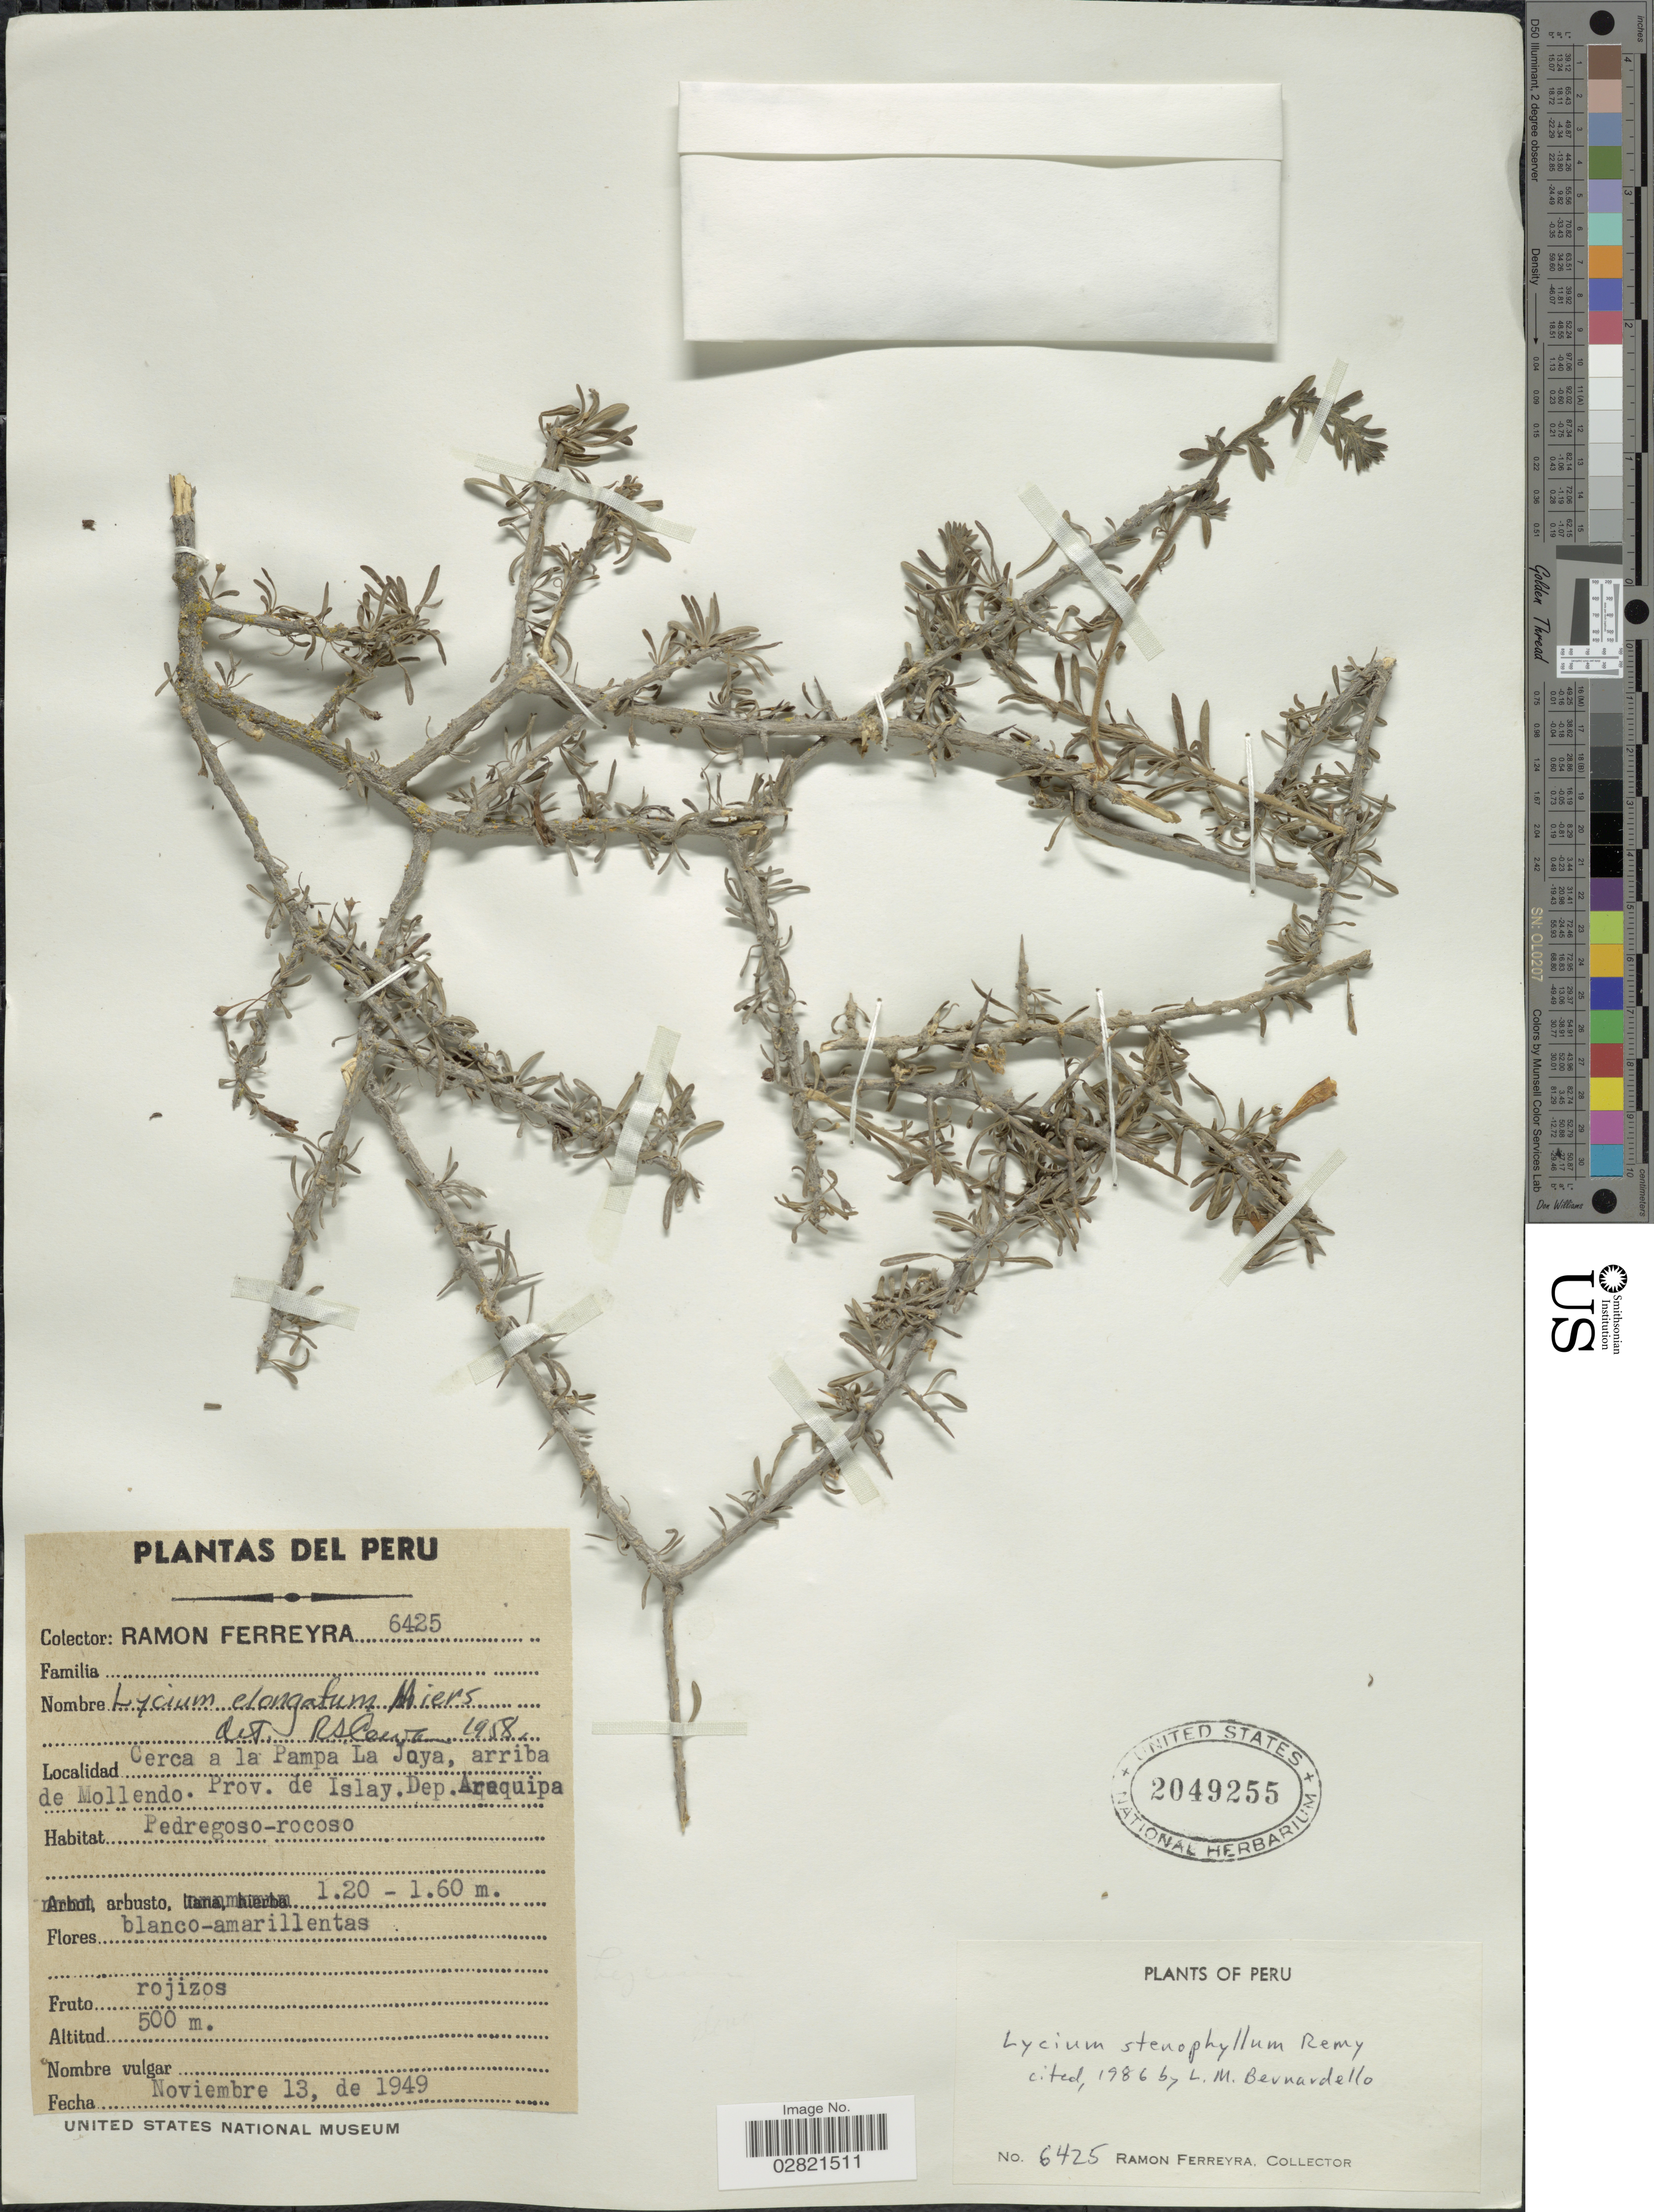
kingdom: Plantae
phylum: Tracheophyta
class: Magnoliopsida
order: Solanales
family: Solanaceae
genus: Lycium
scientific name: Lycium stenophyllum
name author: J. Rémy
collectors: R. A. Ferreyra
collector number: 6425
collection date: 1949-11-13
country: Peru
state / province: Arequipa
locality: Cerca a la Pampa La Joya, arriba de Mollendo. Prov. de Islay. Dep. Arequipa.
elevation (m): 500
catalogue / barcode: US 2049255